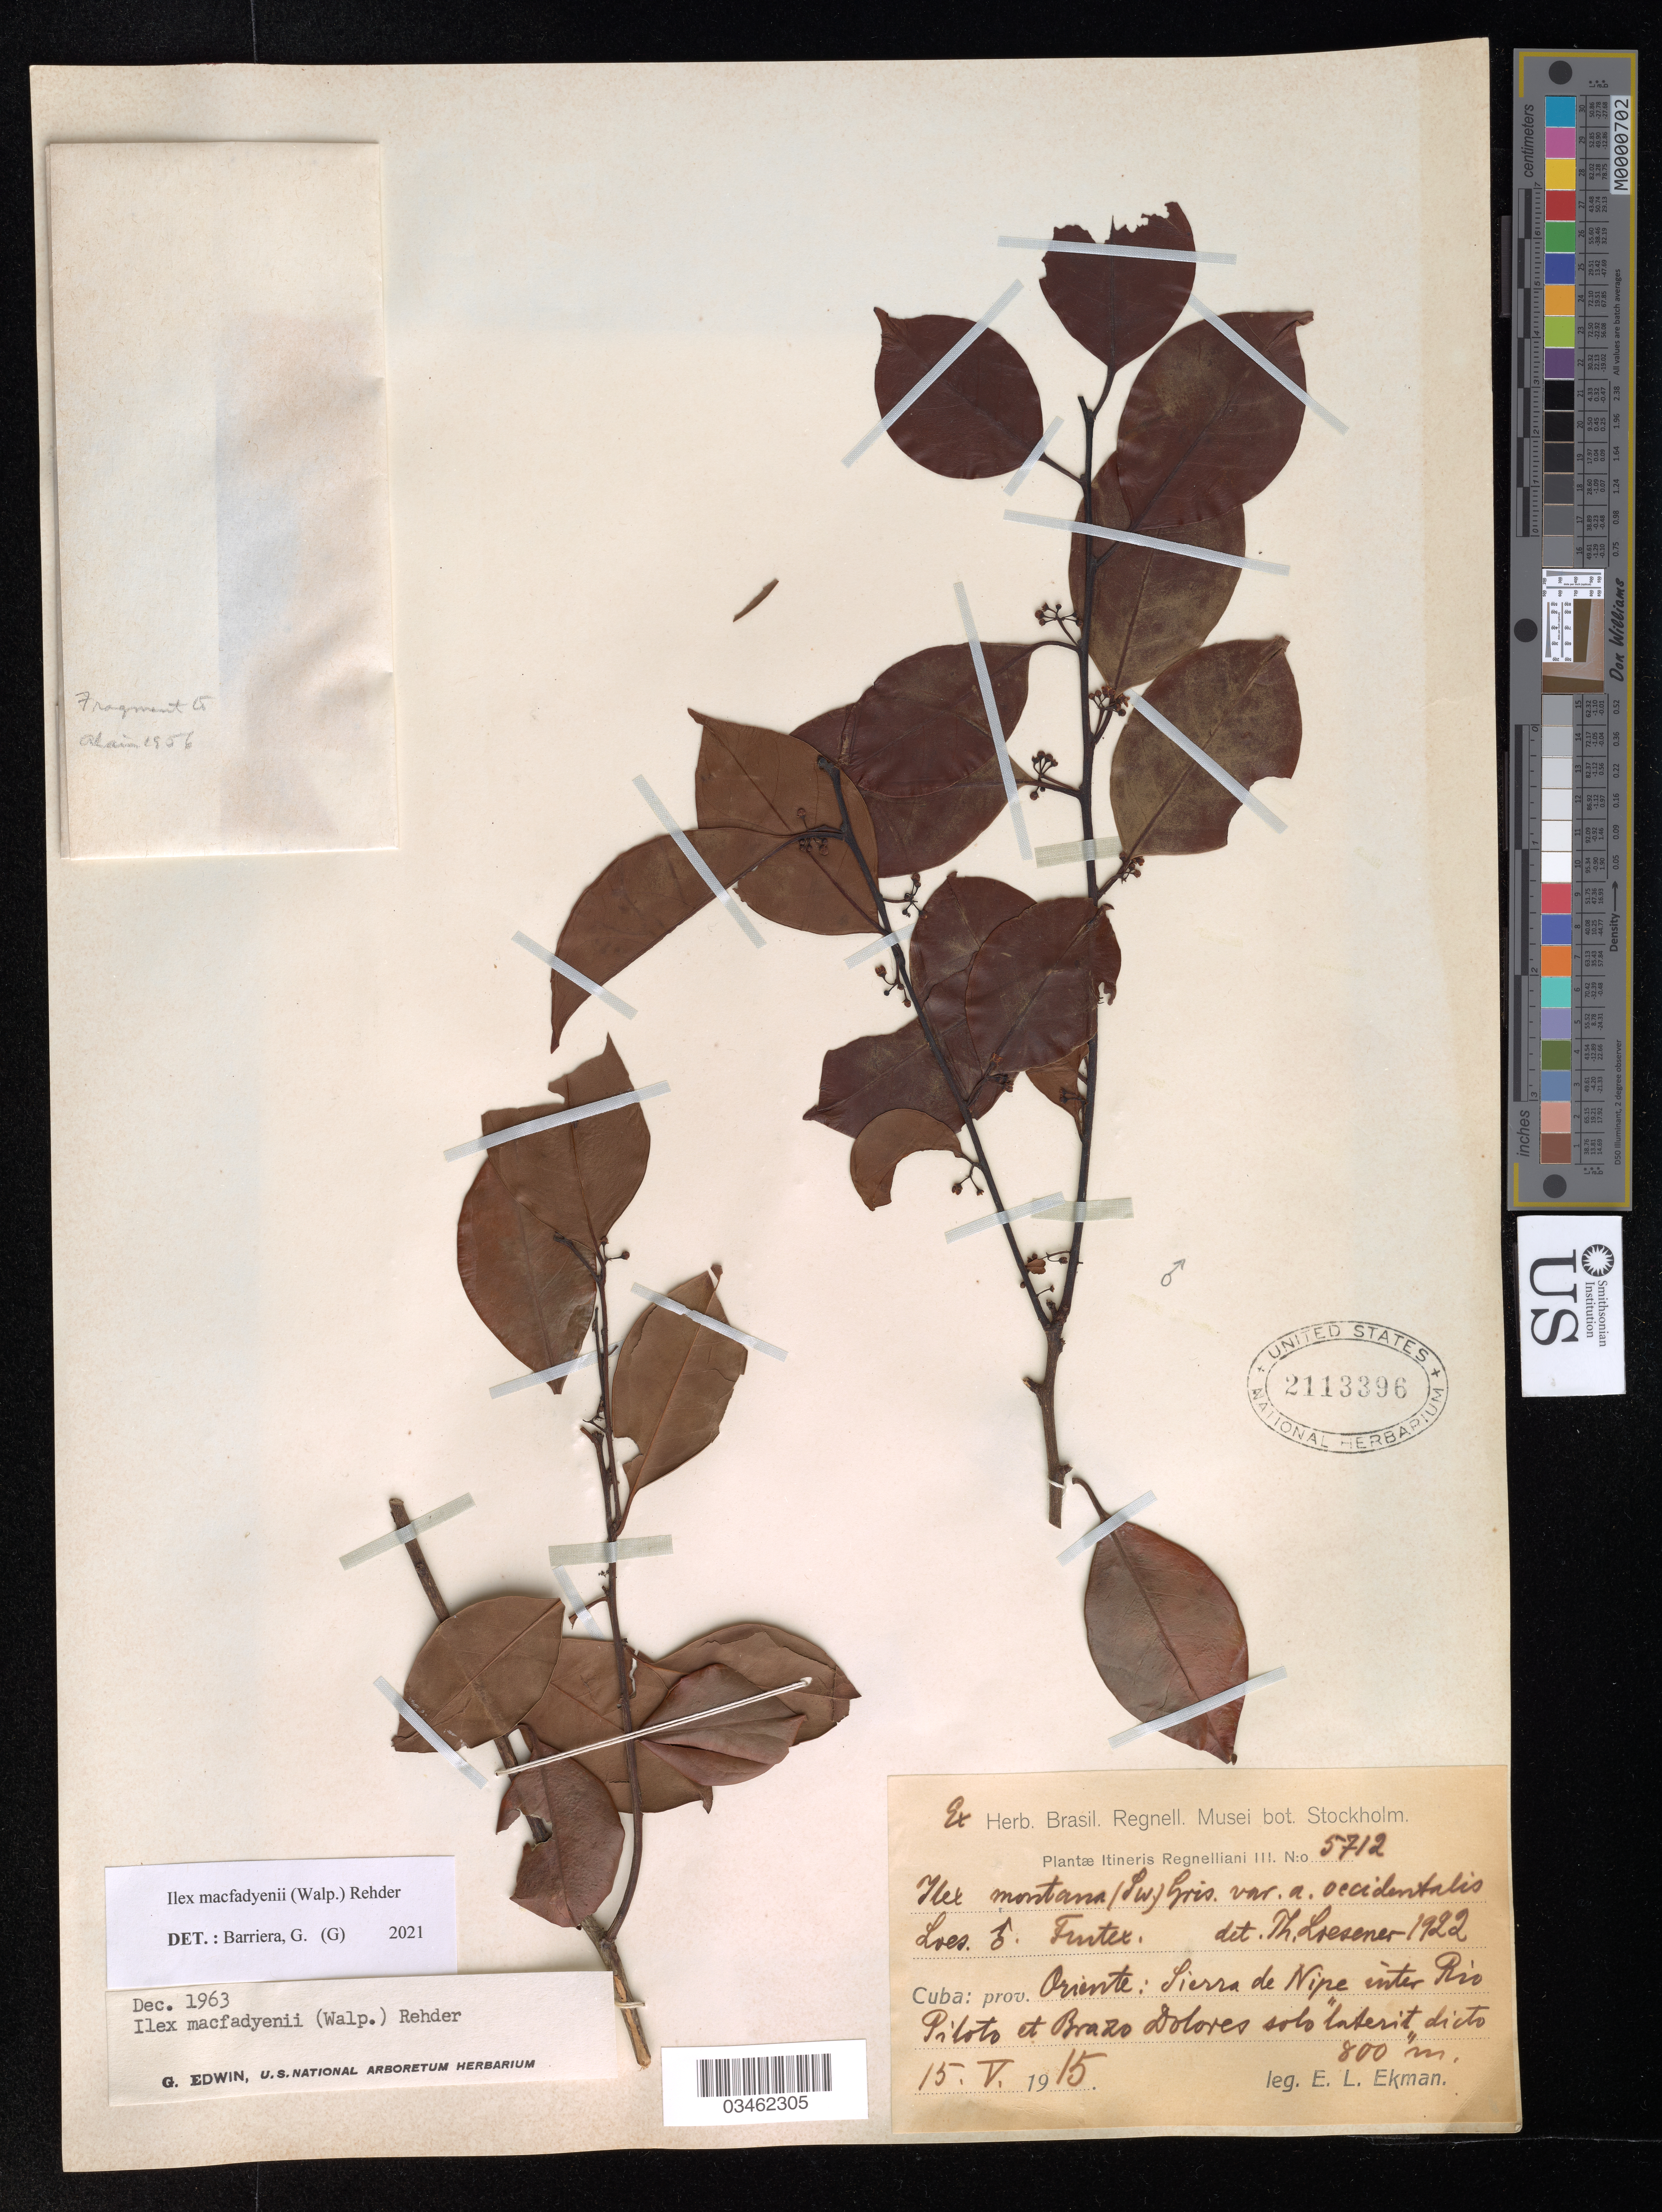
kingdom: Plantae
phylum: Tracheophyta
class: Magnoliopsida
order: Aquifoliales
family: Aquifoliaceae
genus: Ilex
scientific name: Ilex macfadyenii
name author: Rehder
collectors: E. L. Ekman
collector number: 5712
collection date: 1915-05-15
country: Cuba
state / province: Oriente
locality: Sierra de Nipe inter Río Piloto et Brazo Dolores solo "laterit dicto".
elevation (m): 800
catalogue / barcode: US 2113396